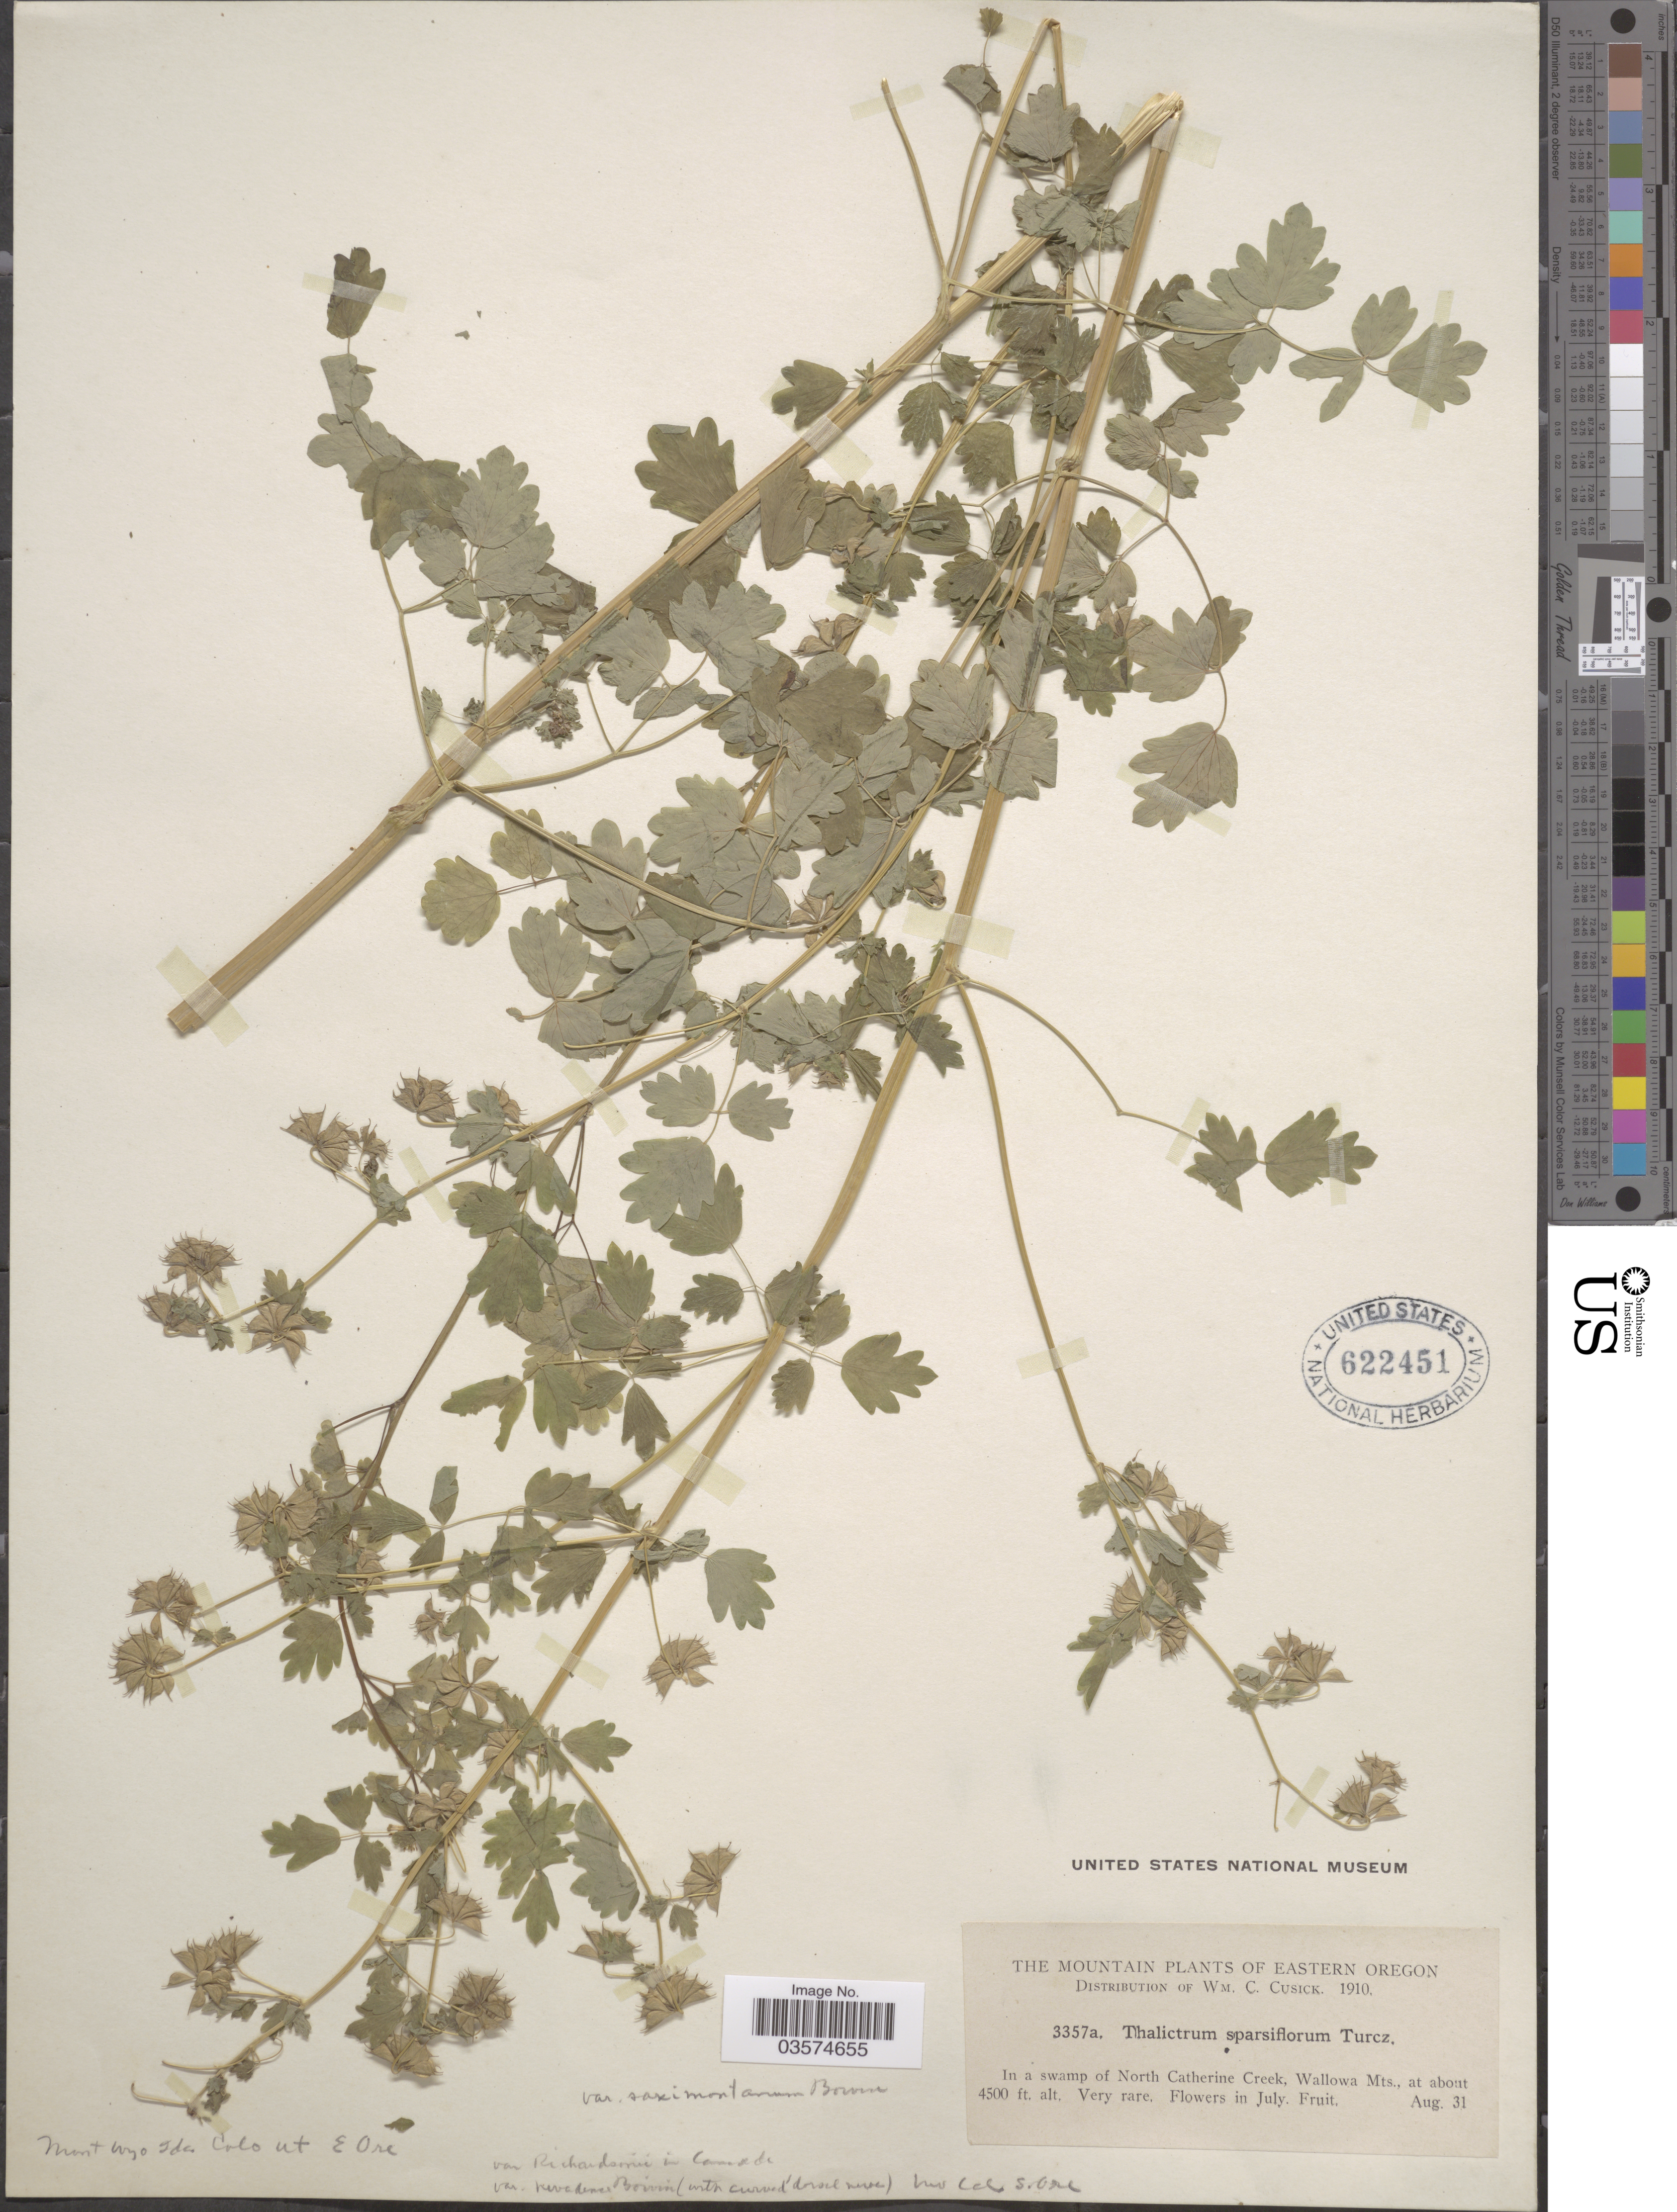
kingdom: Plantae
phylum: Tracheophyta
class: Magnoliopsida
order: Ranunculales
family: Ranunculaceae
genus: Thalictrum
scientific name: Thalictrum sparsiflorum var. saximontanum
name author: B. Boivin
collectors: W. C. Cusick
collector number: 3357a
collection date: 1910-08-31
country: United States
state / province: Oregon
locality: Eastern. In a swamp of North Catherine Creek, Wallowa Mts.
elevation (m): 1372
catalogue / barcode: US 622451